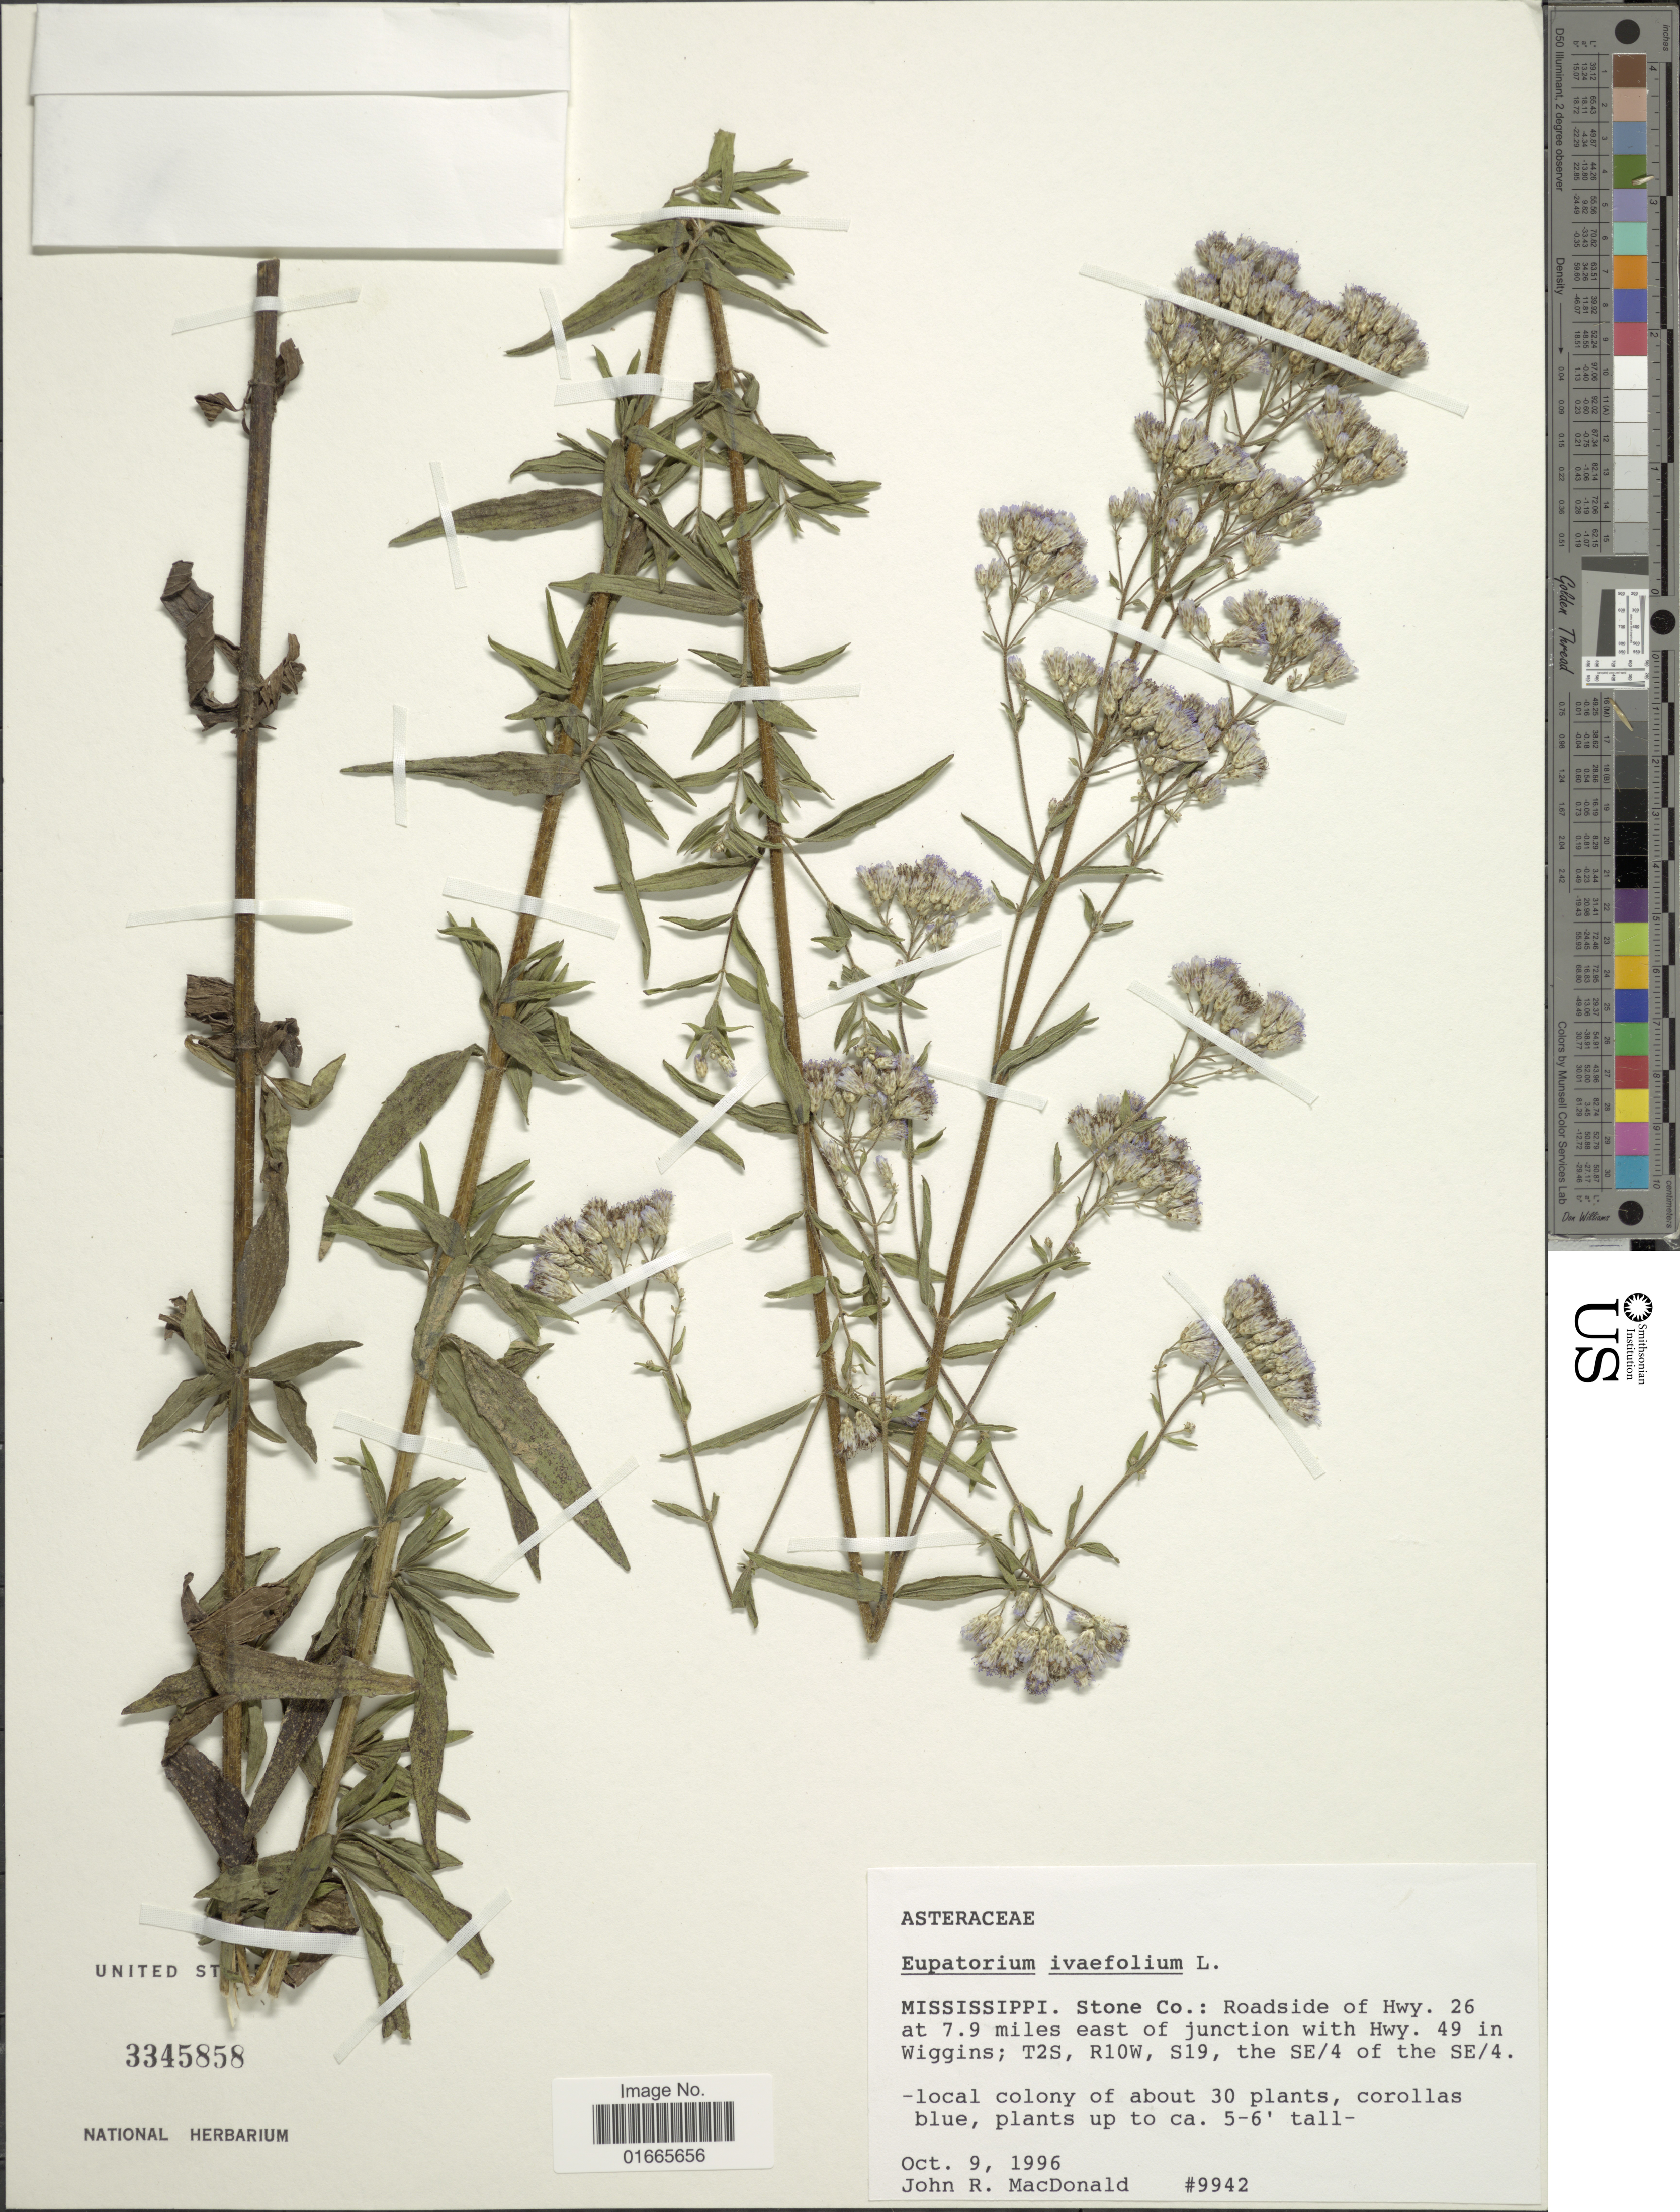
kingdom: Plantae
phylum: Tracheophyta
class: Magnoliopsida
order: Asterales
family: Asteraceae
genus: Chromolaena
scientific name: Chromolaena ivaefolia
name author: (L.) R.M. King & H. Rob.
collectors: J. MacDonald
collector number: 9942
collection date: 1996-10-09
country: United States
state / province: Mississippi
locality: Stone Co.: Roadside of Hwy. 26 at 7.9 miles east of junction with Hwy. 49 in Wiggins; T2S, R10W, S19, the SE/4 of the SE/4.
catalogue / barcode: US 3345858